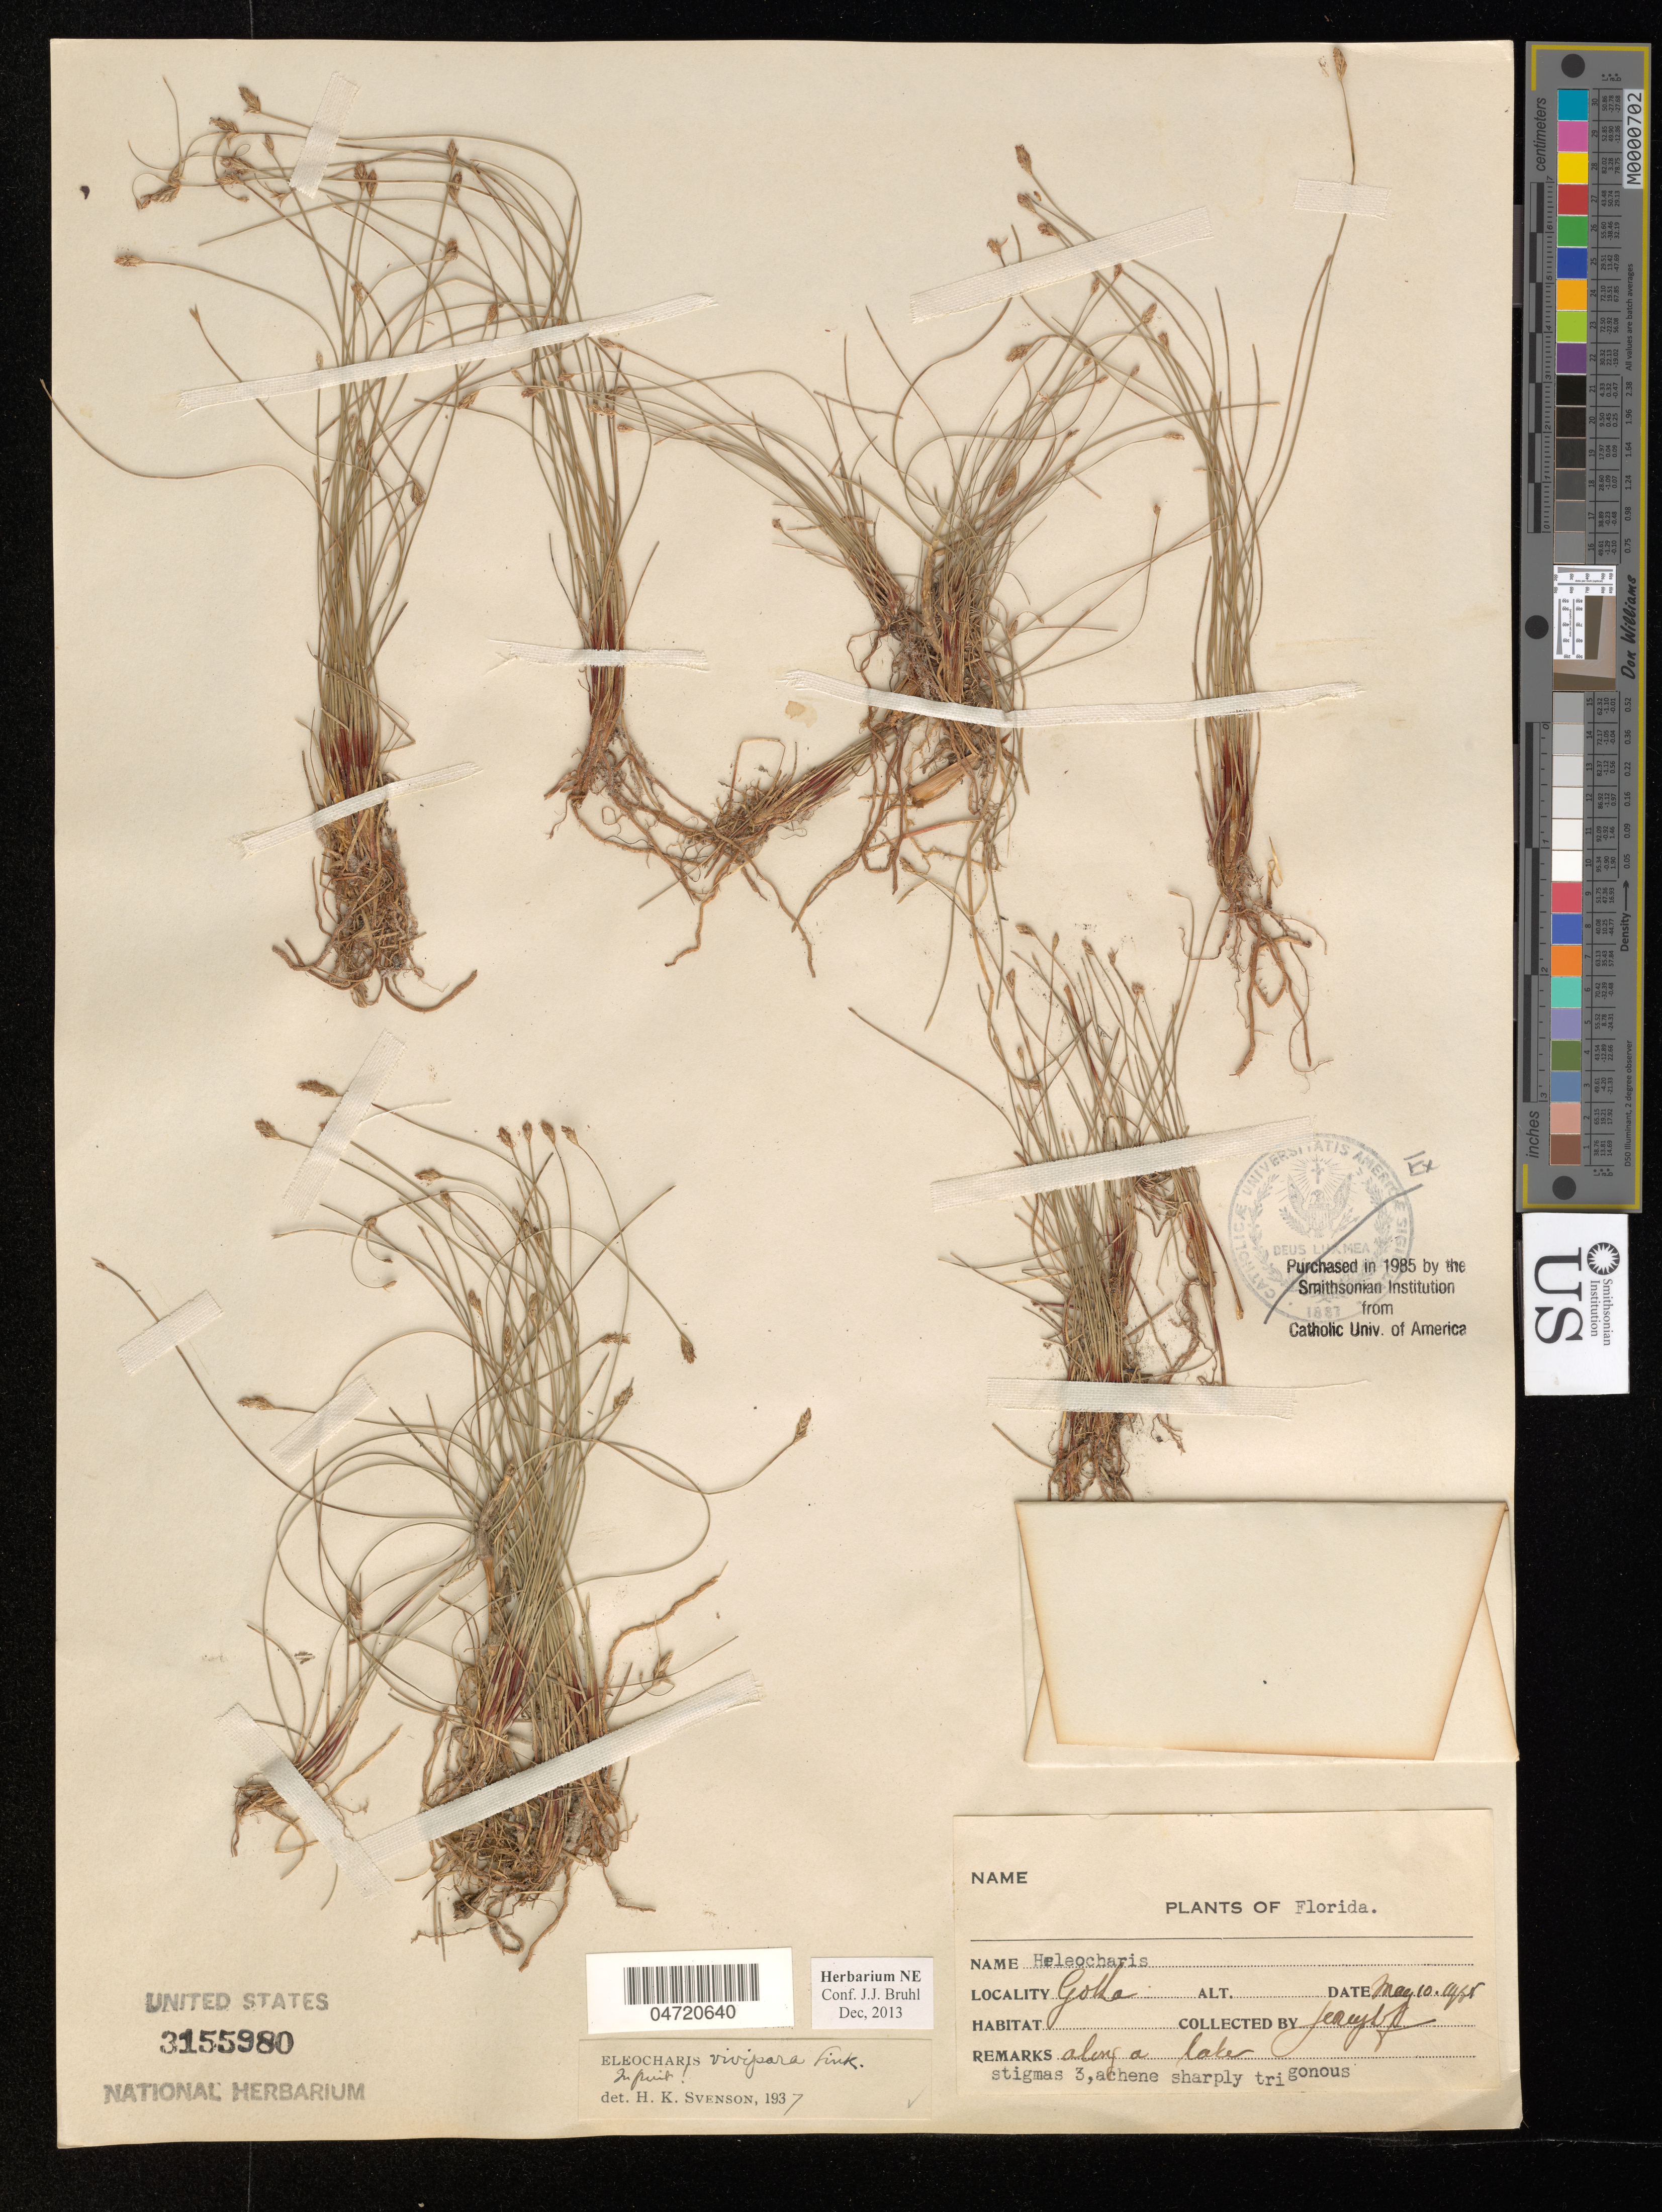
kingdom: Plantae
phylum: Tracheophyta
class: Liliopsida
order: Poales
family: Cyperaceae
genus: Eleocharis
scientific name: Eleocharis vivipara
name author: Link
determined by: Bruhl, J. J., (NE), University of New England (AUSTRALIA)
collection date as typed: year hard to read 1951, 1931,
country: United States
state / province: Florida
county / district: Orange County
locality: Gotha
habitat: Along a lake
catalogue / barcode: US 3155980